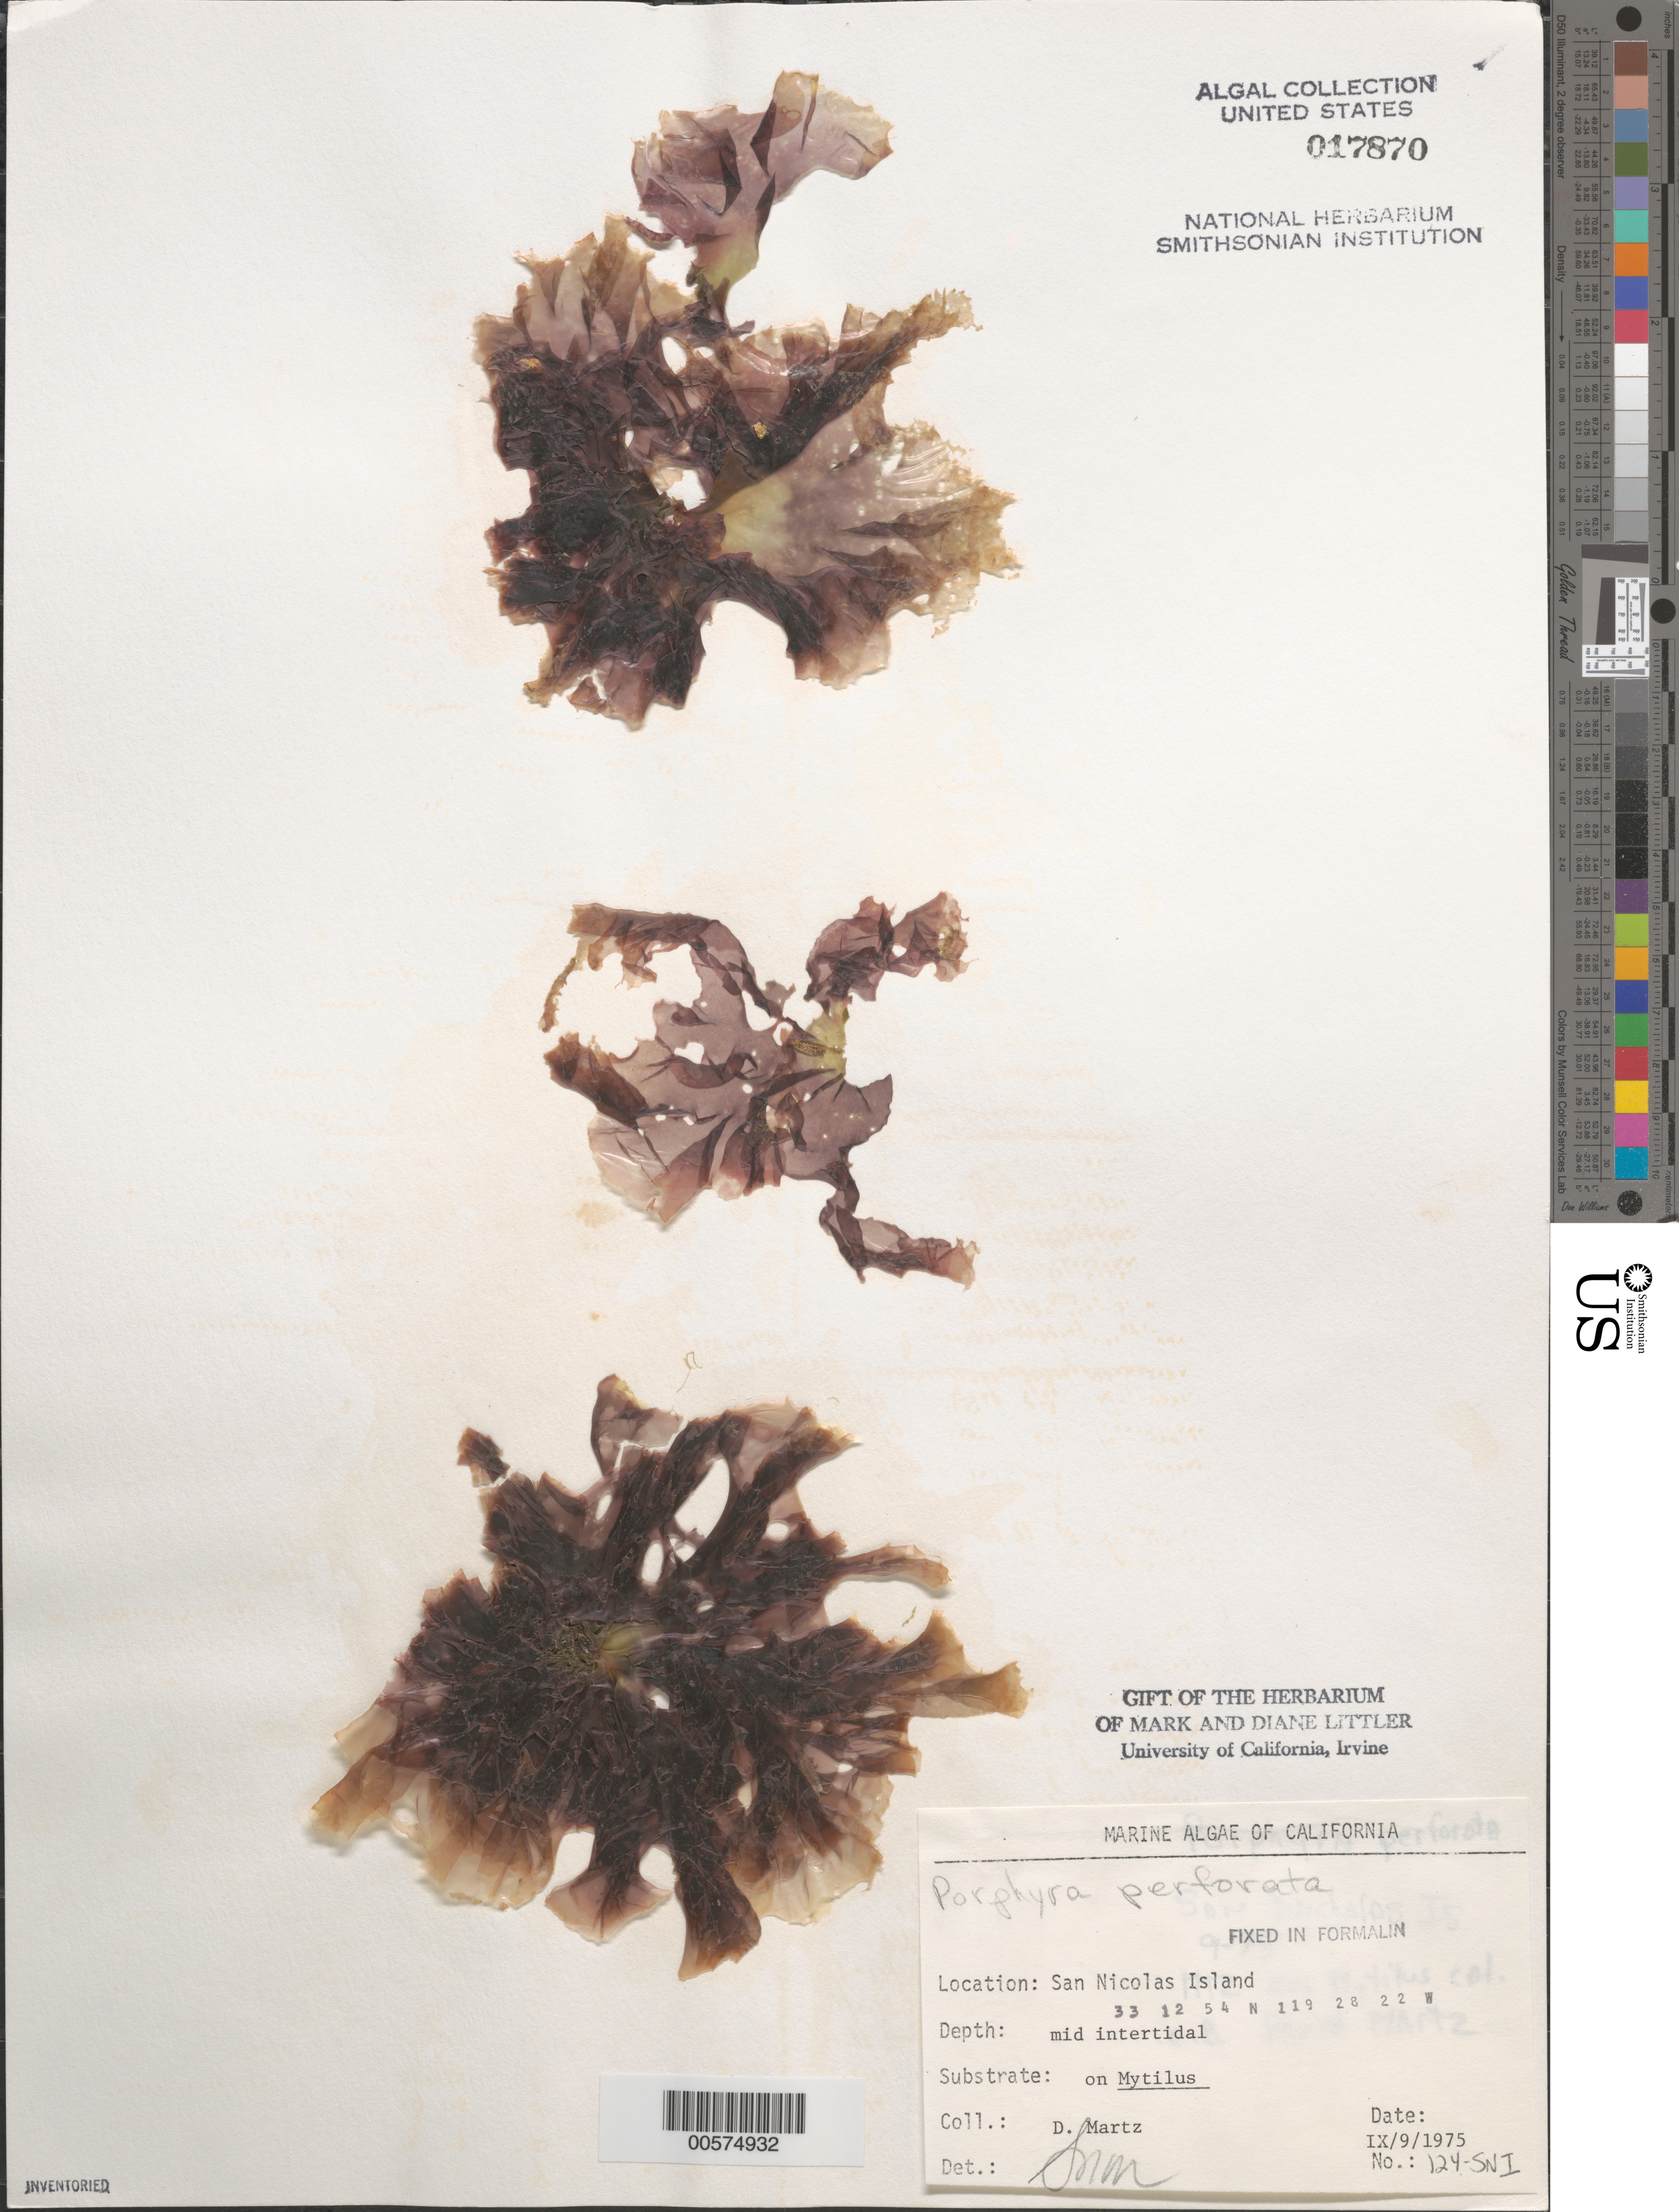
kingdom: Plantae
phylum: Rhodophyta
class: Bangiophyceae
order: Bangiales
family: Bangiaceae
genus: Pyropia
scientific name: Pyropia perforata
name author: (J. Agardh) S.C. Lindstrom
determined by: Algae name updating Project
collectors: D. Martz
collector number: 124-sni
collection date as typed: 09 Sep 1975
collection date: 1975-09-09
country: United States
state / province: California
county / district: Ventura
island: San Nicolas Island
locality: Dutch Harbor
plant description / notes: BLM-SOCALBIGHT Rocky Intertidal Survey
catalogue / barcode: US 17870